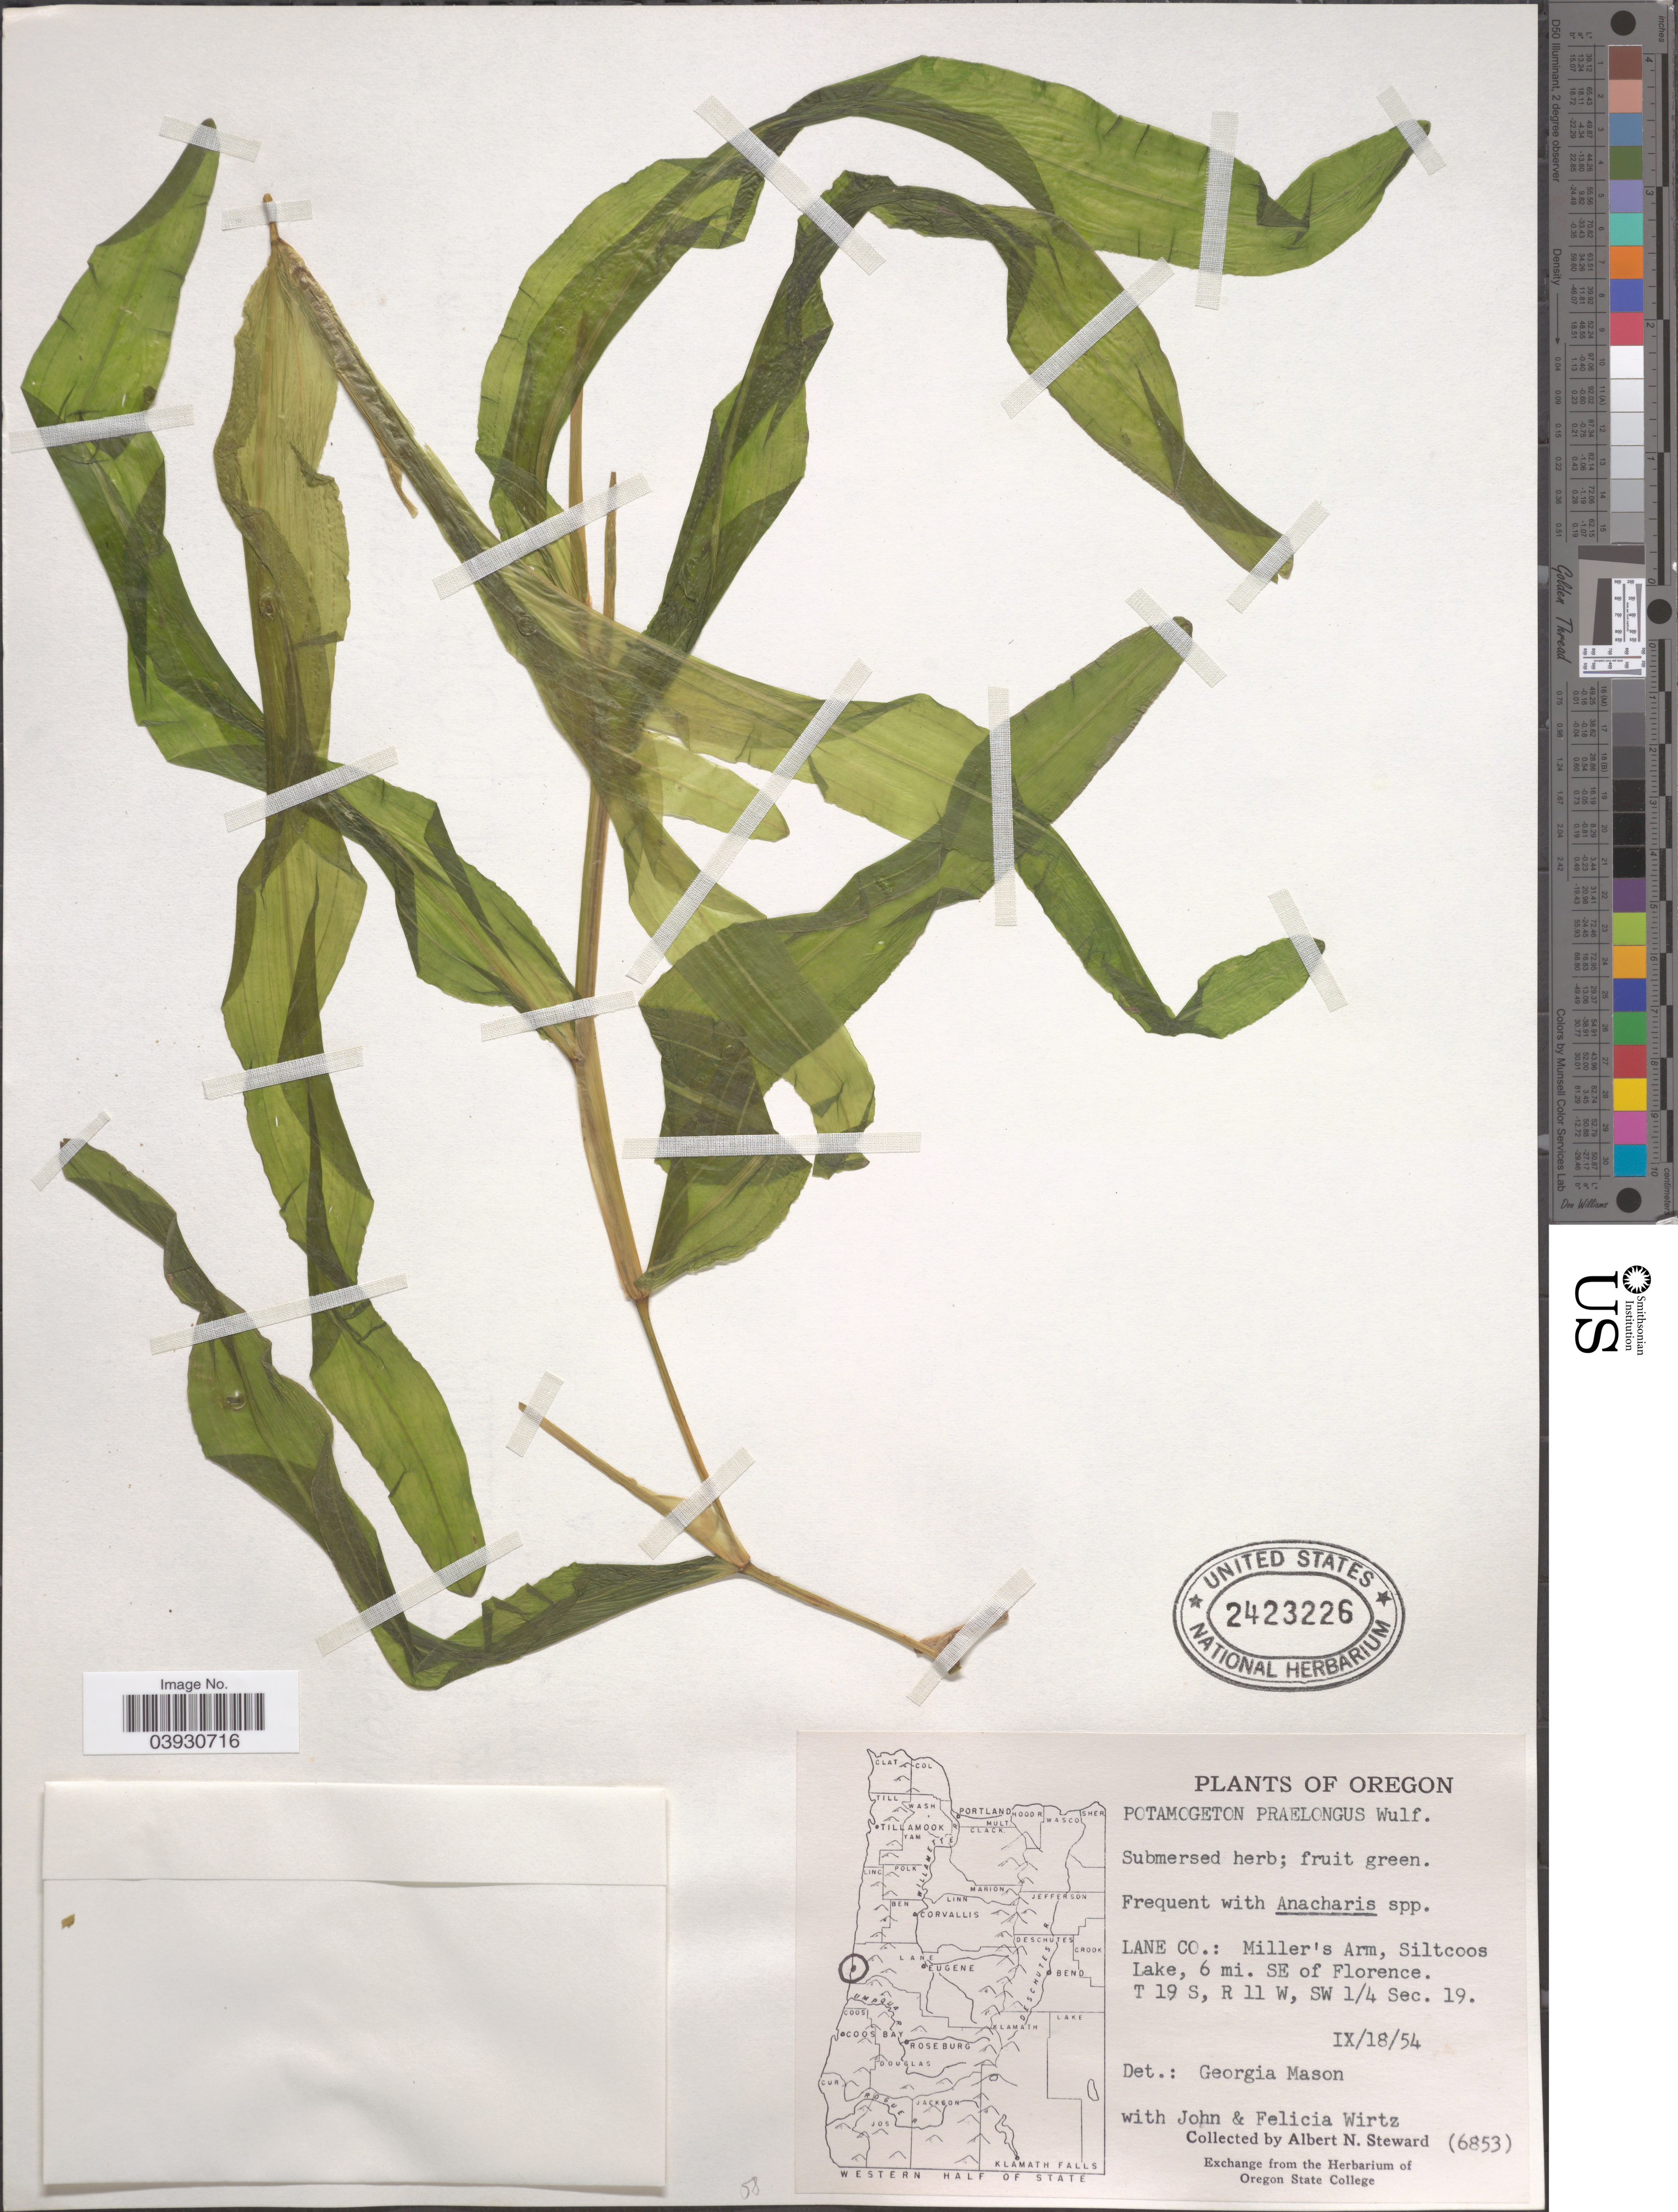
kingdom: Plantae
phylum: Tracheophyta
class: Liliopsida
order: Alismatales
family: Potamogetonaceae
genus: Potamogeton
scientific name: Potamogeton praelongus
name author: Wulfen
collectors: A. N. Steward, J. Wirtz & F. Wirtz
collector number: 6853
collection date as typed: Transcribed d/m/y: 18/9/54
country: United States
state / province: Oregon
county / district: Lane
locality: Lane Co.: Miller's Arm, Siltcoos Lake, 6 mi. SE of Florence. T 19 S. R 11 W, SW ¼Sec. 19.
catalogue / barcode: US 2423226